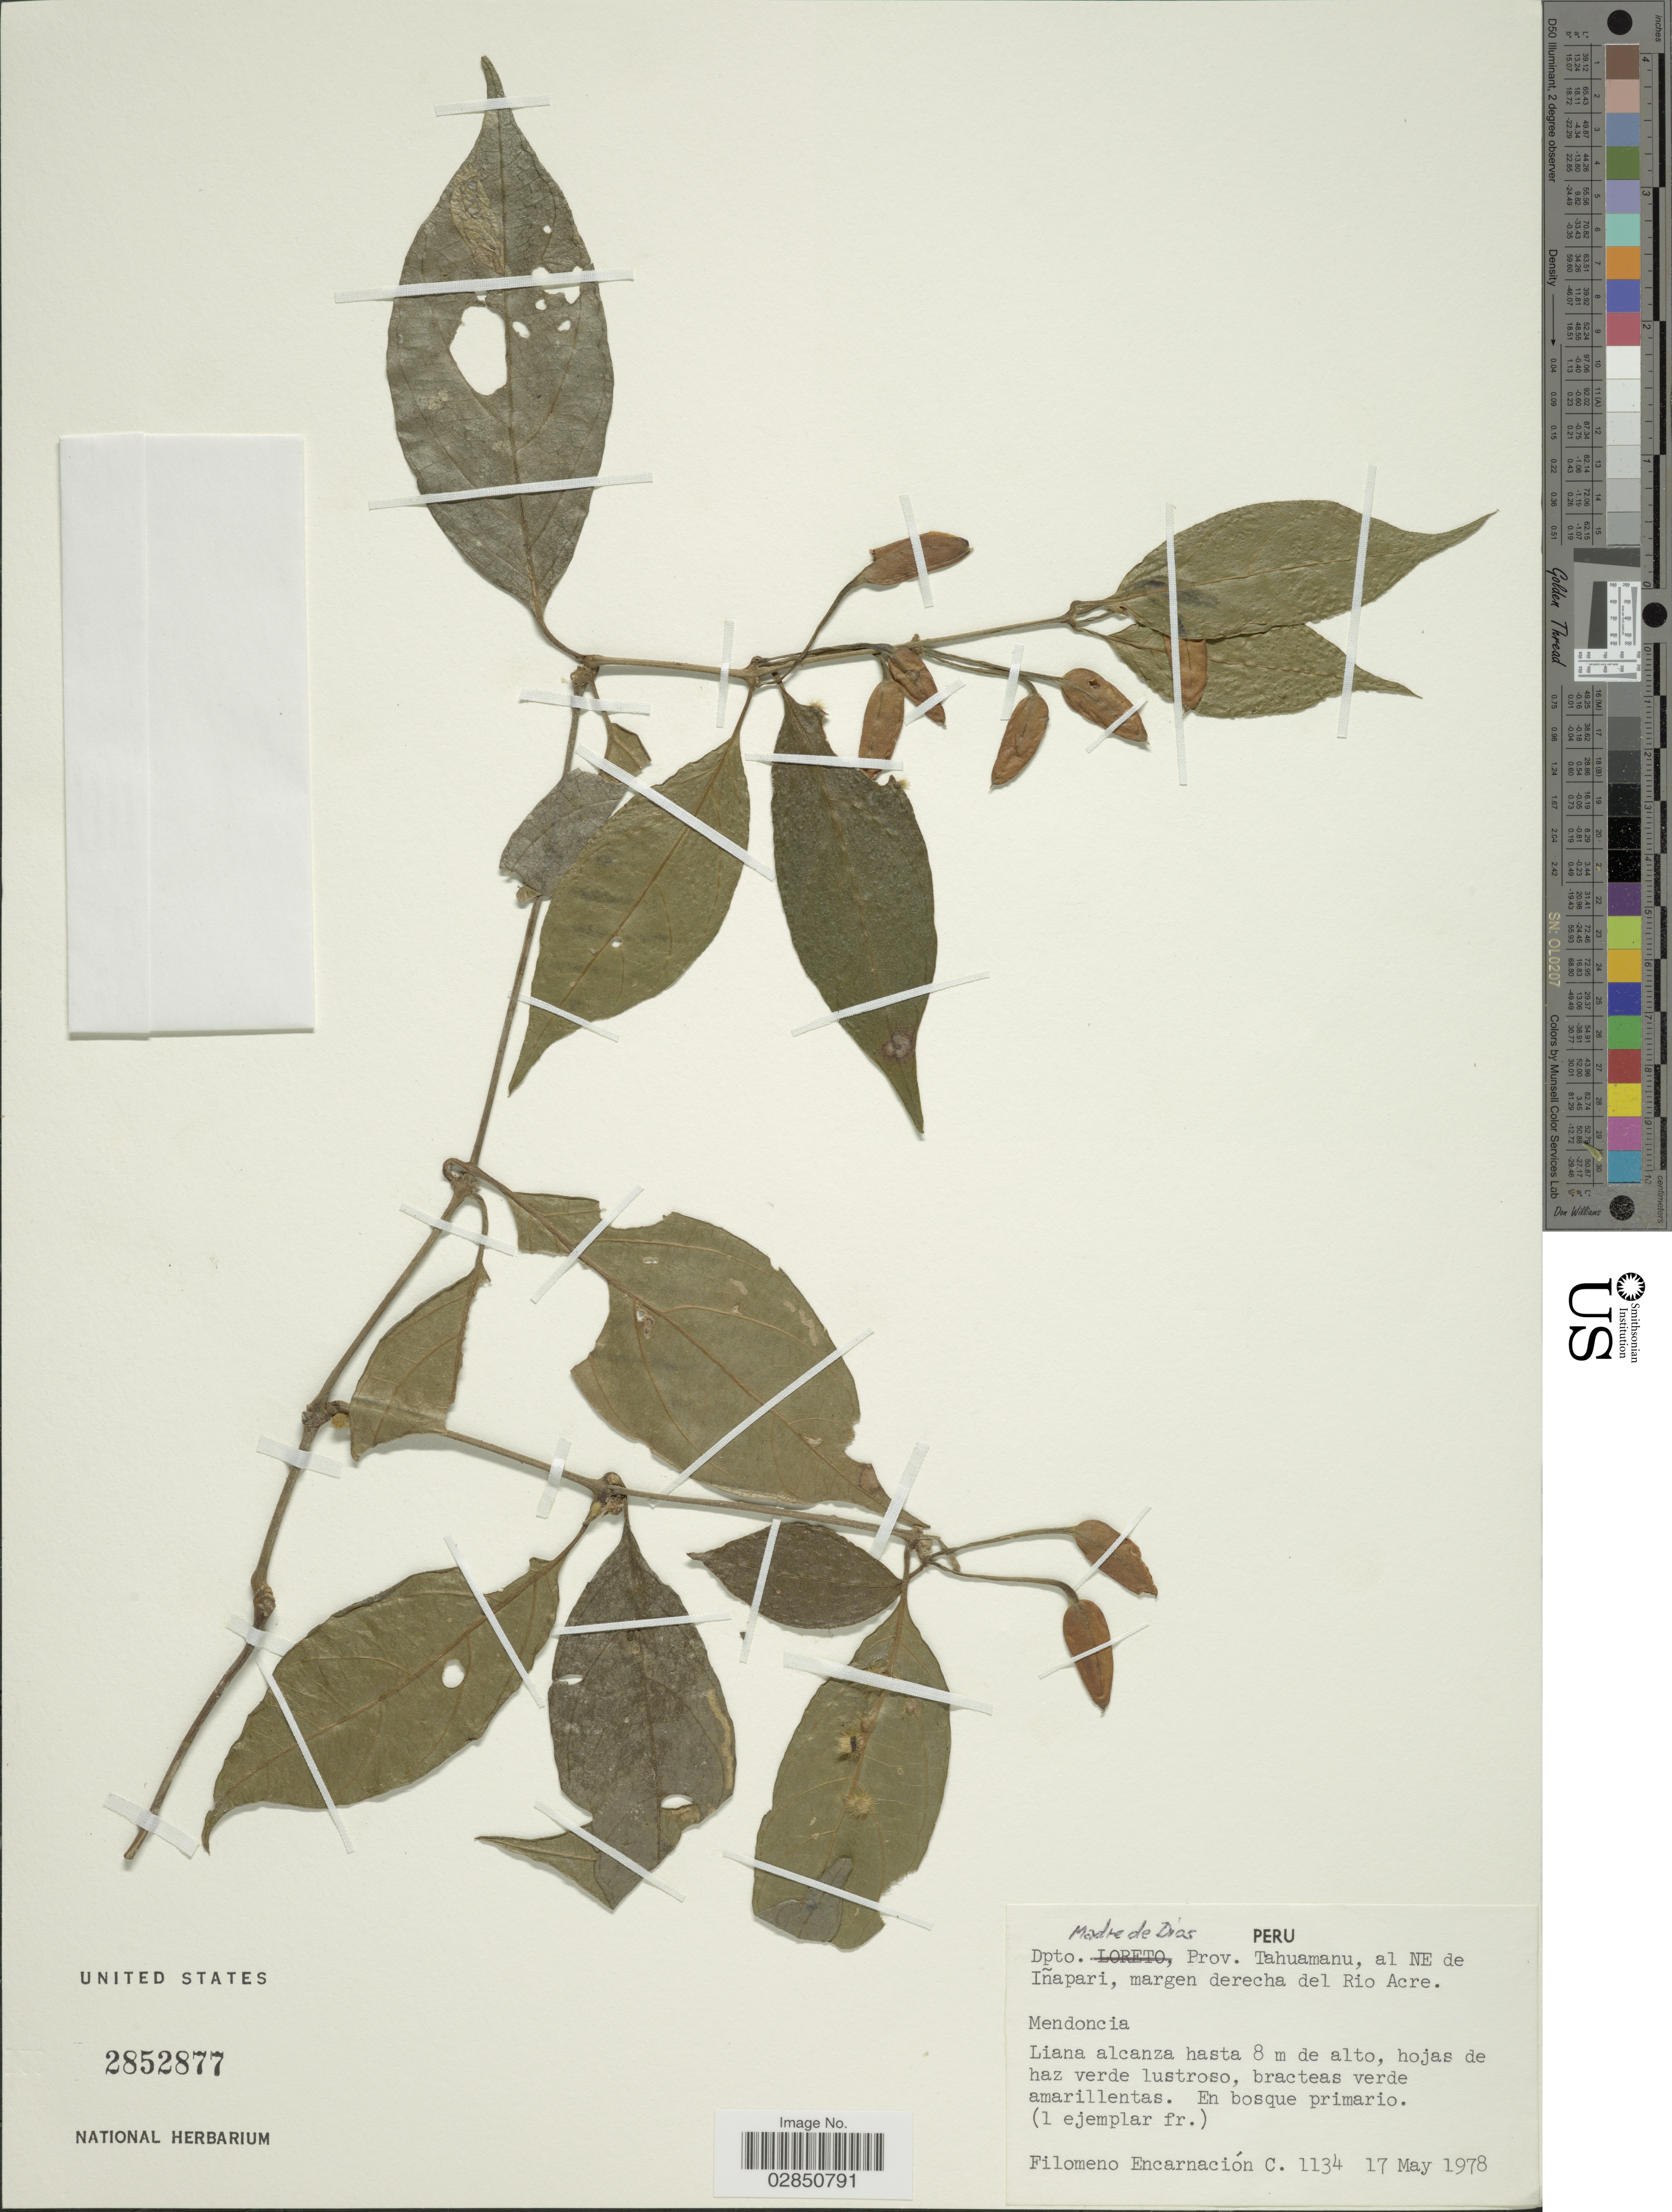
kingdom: Plantae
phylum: Tracheophyta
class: Magnoliopsida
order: Lamiales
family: Acanthaceae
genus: Mendoncia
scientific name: Mendoncia aspera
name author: (Ruiz & Pav.) Nees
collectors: F. Encarnación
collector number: C.1134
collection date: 1978-05-17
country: Peru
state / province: Madre de Dios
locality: Dpto. Madre de Dios, Prov. Tahuamanu, al NE de Iñapari, margen derecha del Rio Acre.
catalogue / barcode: US 2852877